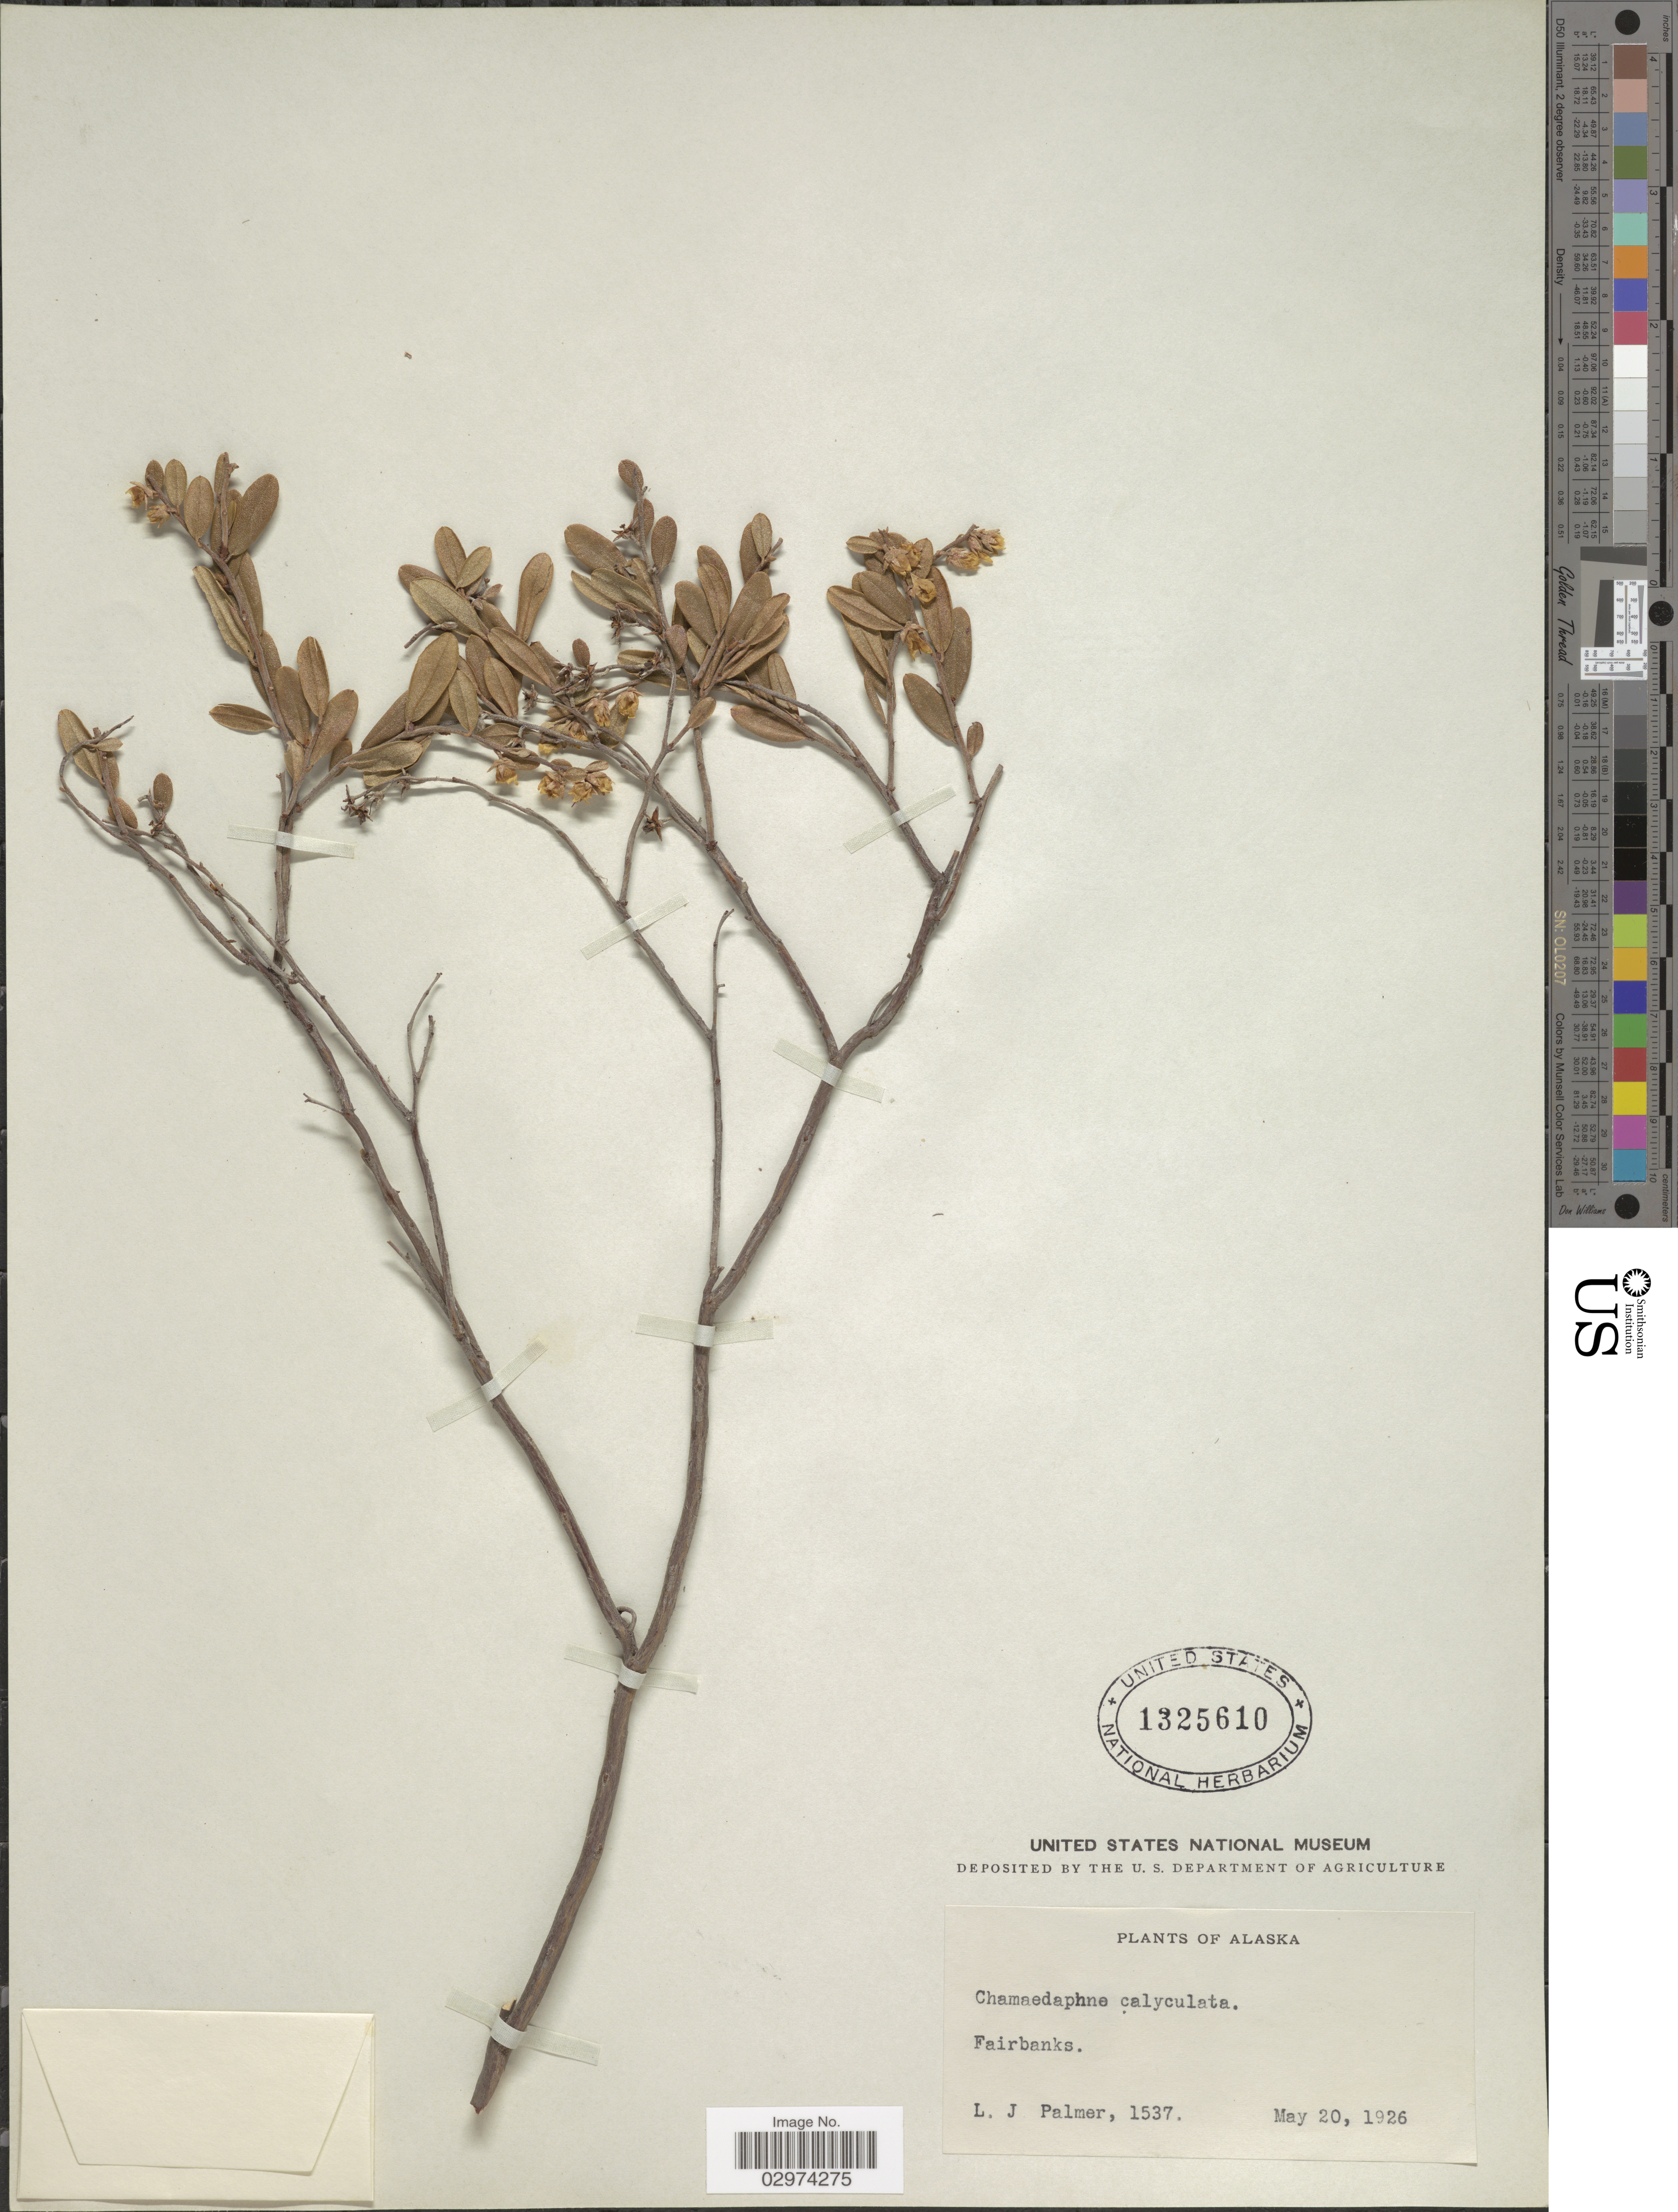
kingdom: Plantae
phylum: Tracheophyta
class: Magnoliopsida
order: Ericales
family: Ericaceae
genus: Chamaedaphne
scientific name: Chamaedaphne calyculata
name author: (L.) Moench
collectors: L. J. Palmer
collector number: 1537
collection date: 1926-05-20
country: United States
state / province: Alaska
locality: Fairbanks.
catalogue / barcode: US 1325610